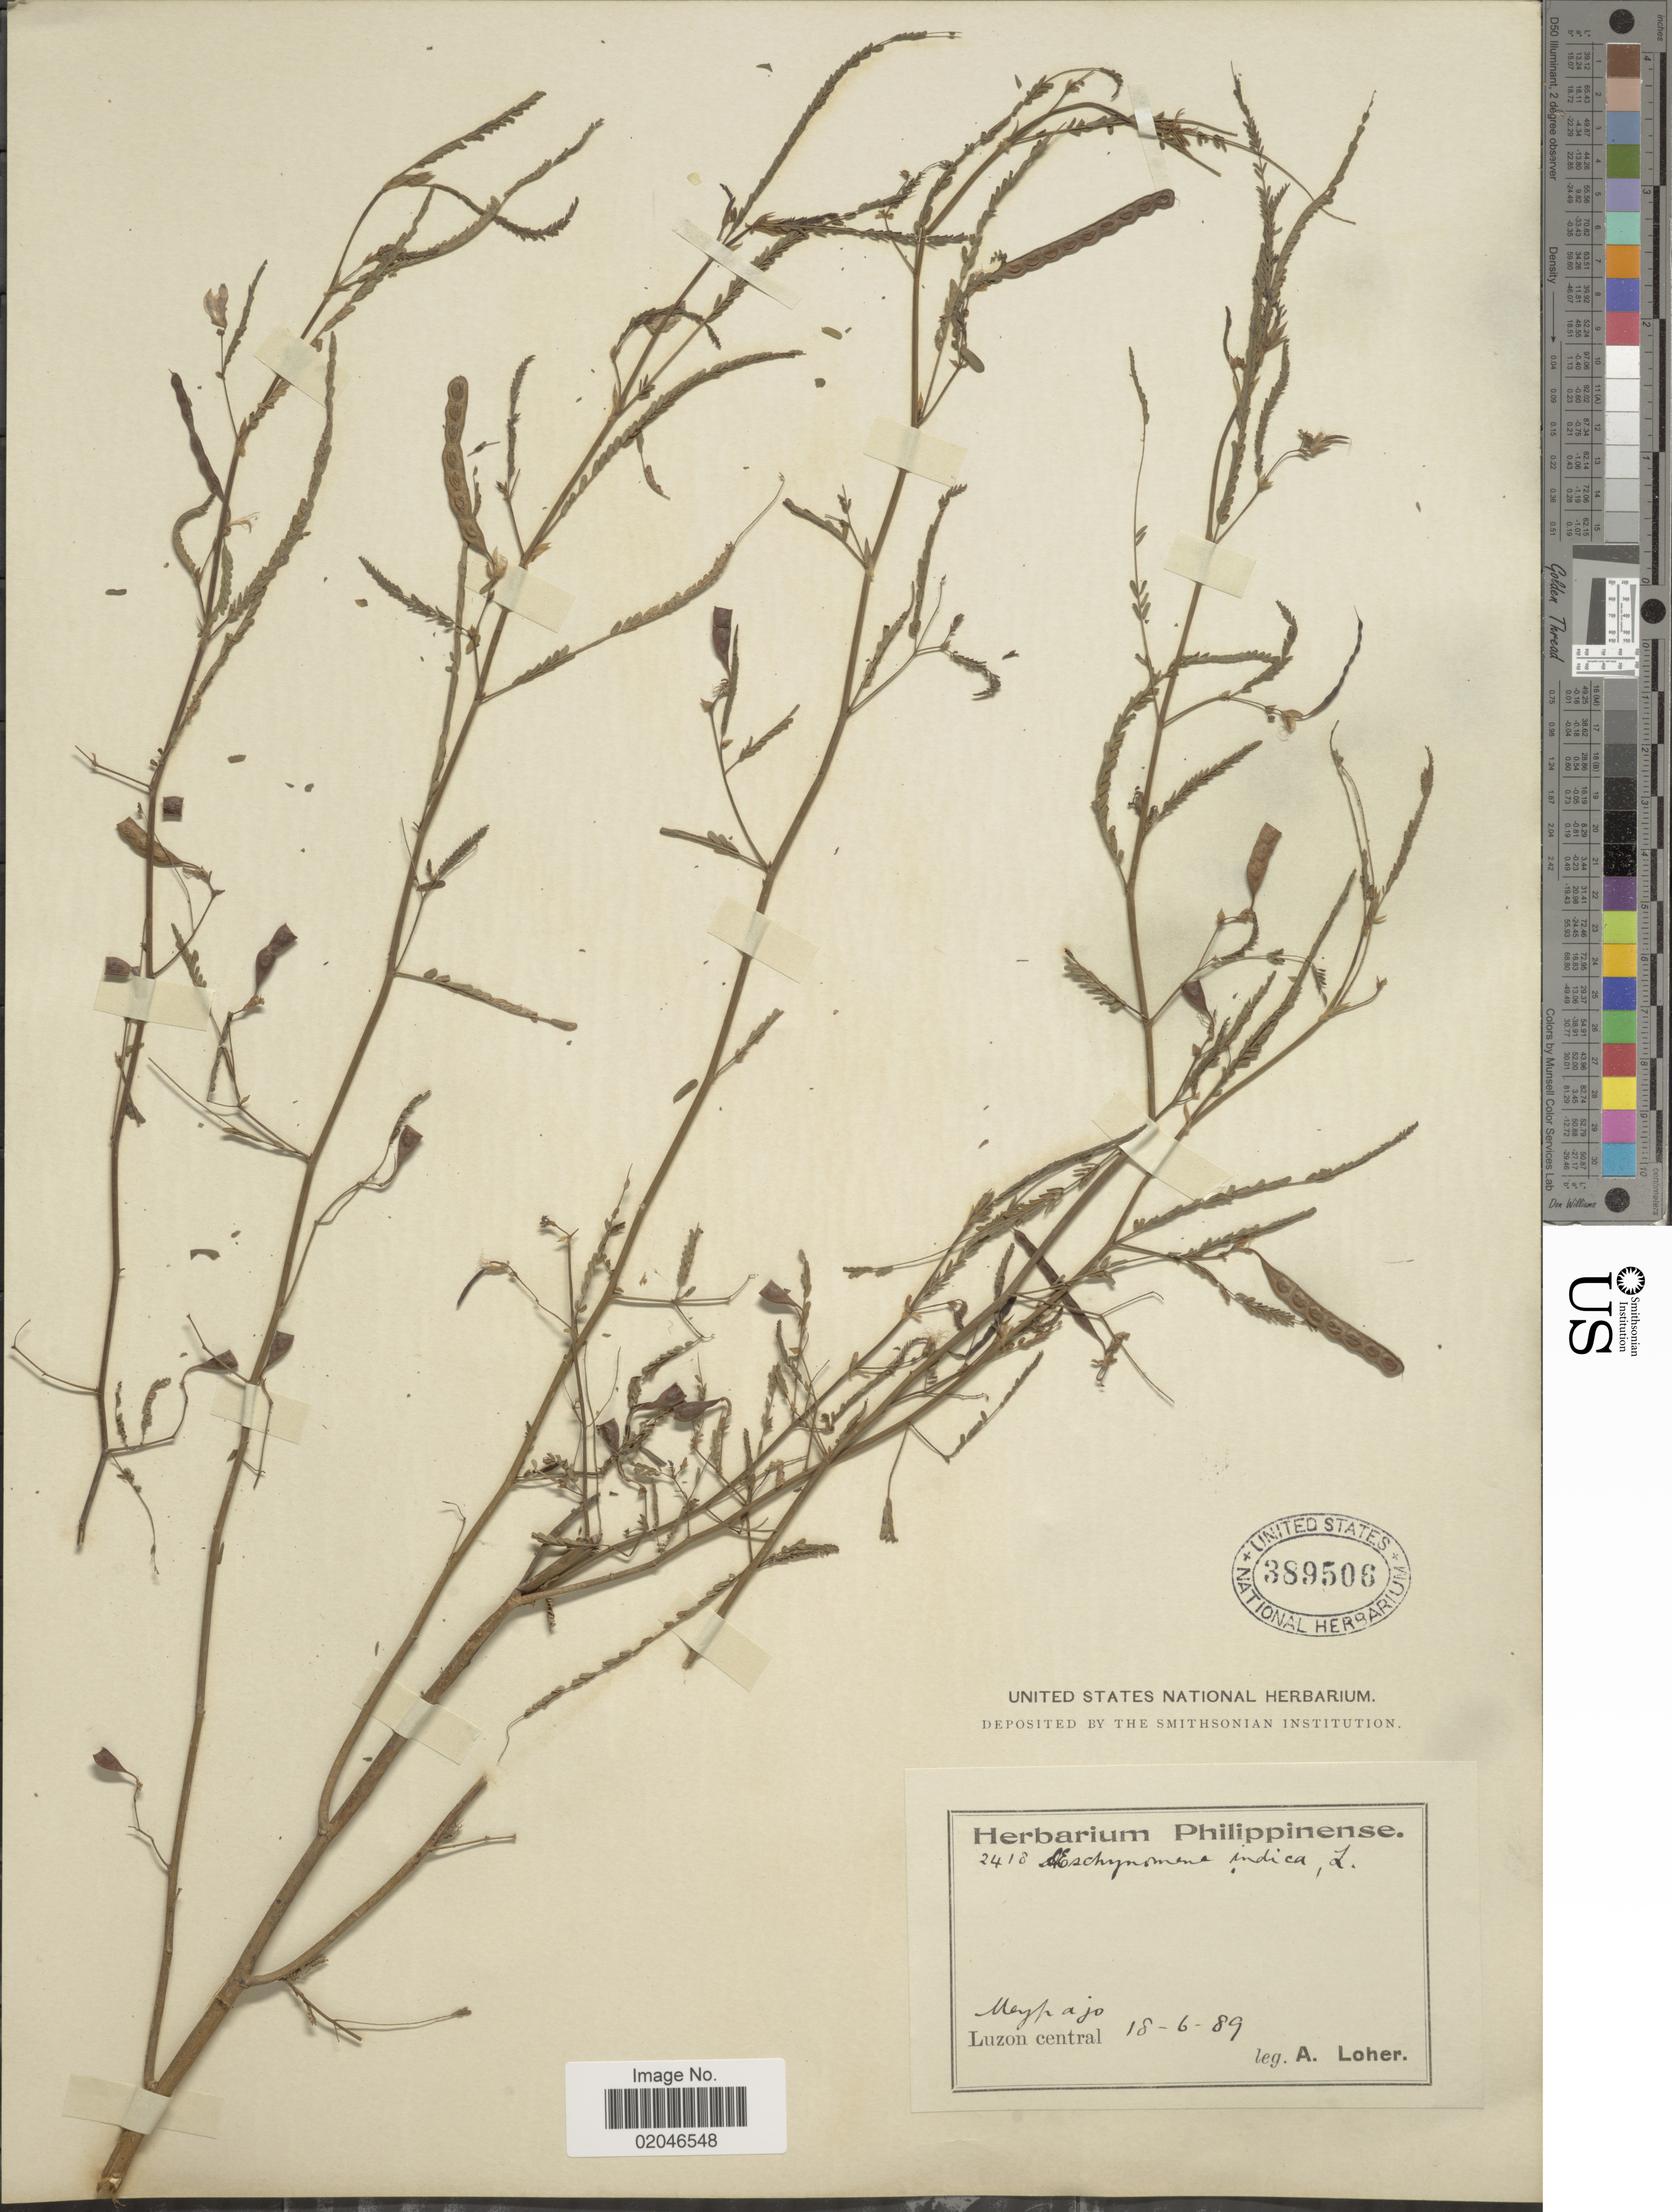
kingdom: Plantae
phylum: Tracheophyta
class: Magnoliopsida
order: Fabales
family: Fabaceae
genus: Aeschynomene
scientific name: Aeschynomene indica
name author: L.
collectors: A. Loher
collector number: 2418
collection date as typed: Transcribed d/m/y: 18/6/89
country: Philippines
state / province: Central Luzon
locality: Maypajo, Luzon central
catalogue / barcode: US 389506